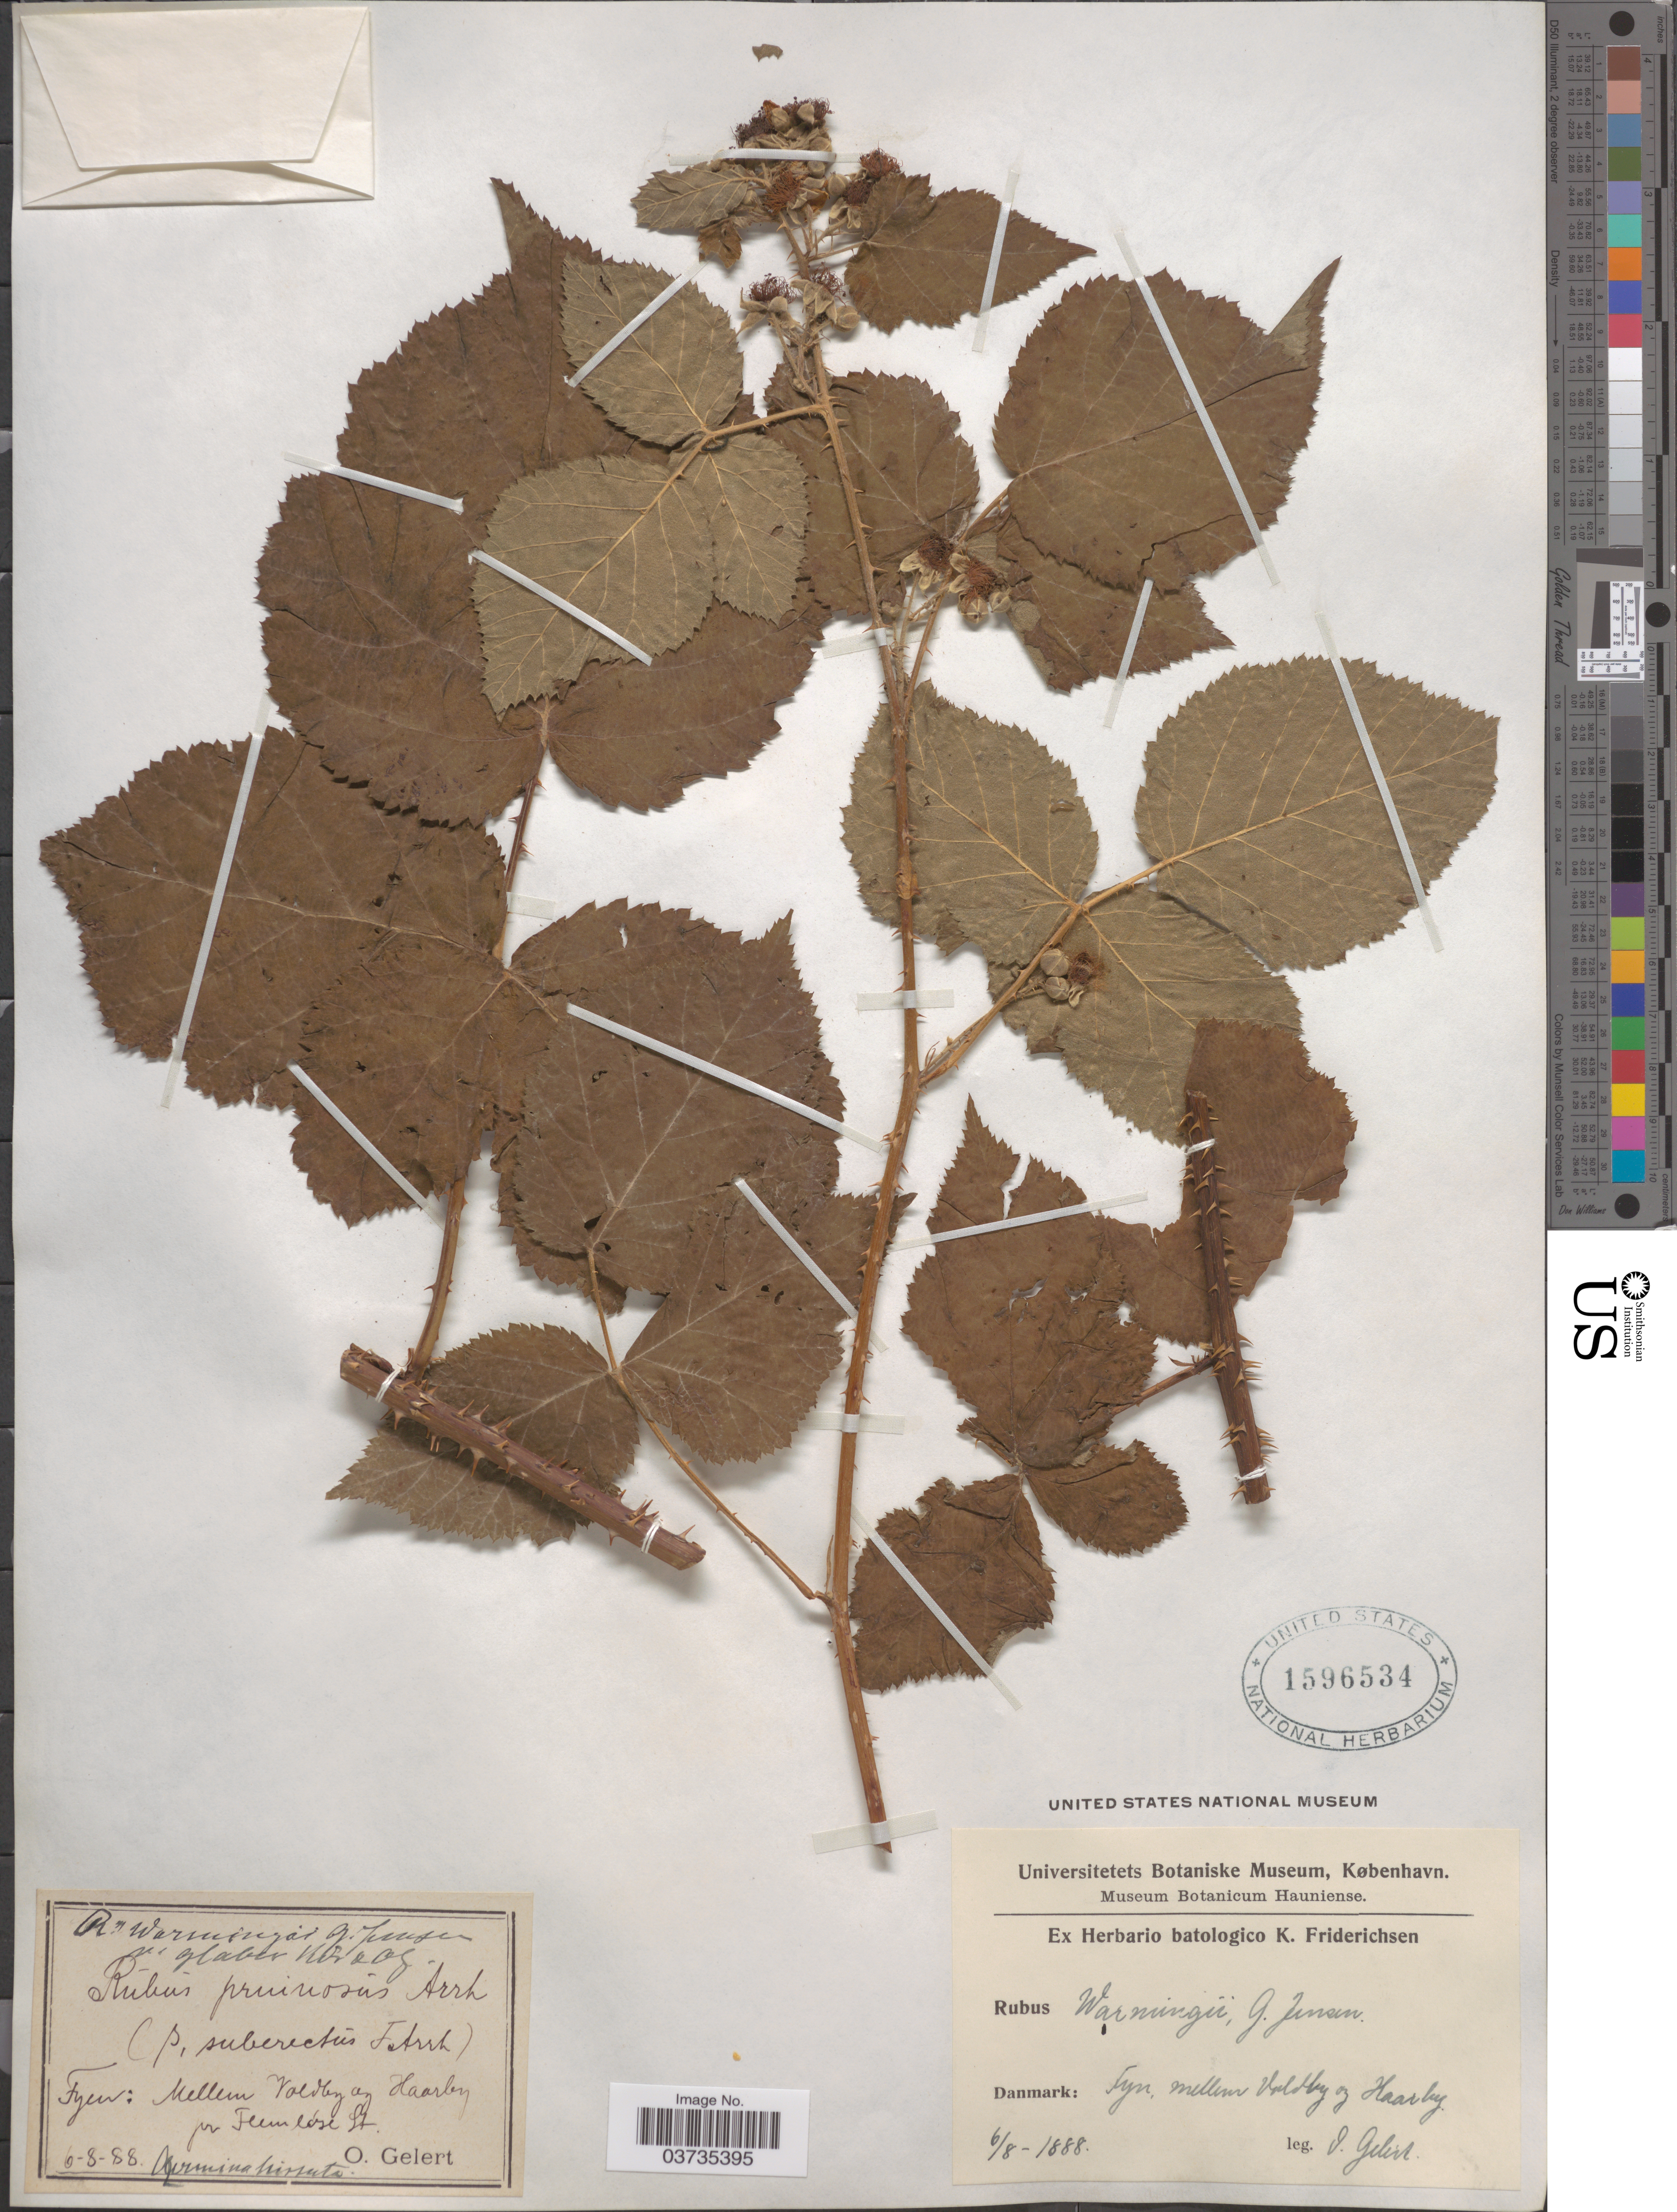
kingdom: Plantae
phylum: Tracheophyta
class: Magnoliopsida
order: Rosales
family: Rosaceae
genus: Rubus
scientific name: Rubus wahlbergii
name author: Arrh.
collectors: O. Gelert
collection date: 1888-08-06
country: Denmark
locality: Fyn, mellem Voldby og Haarby pr Flemløse St.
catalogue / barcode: US 1596534